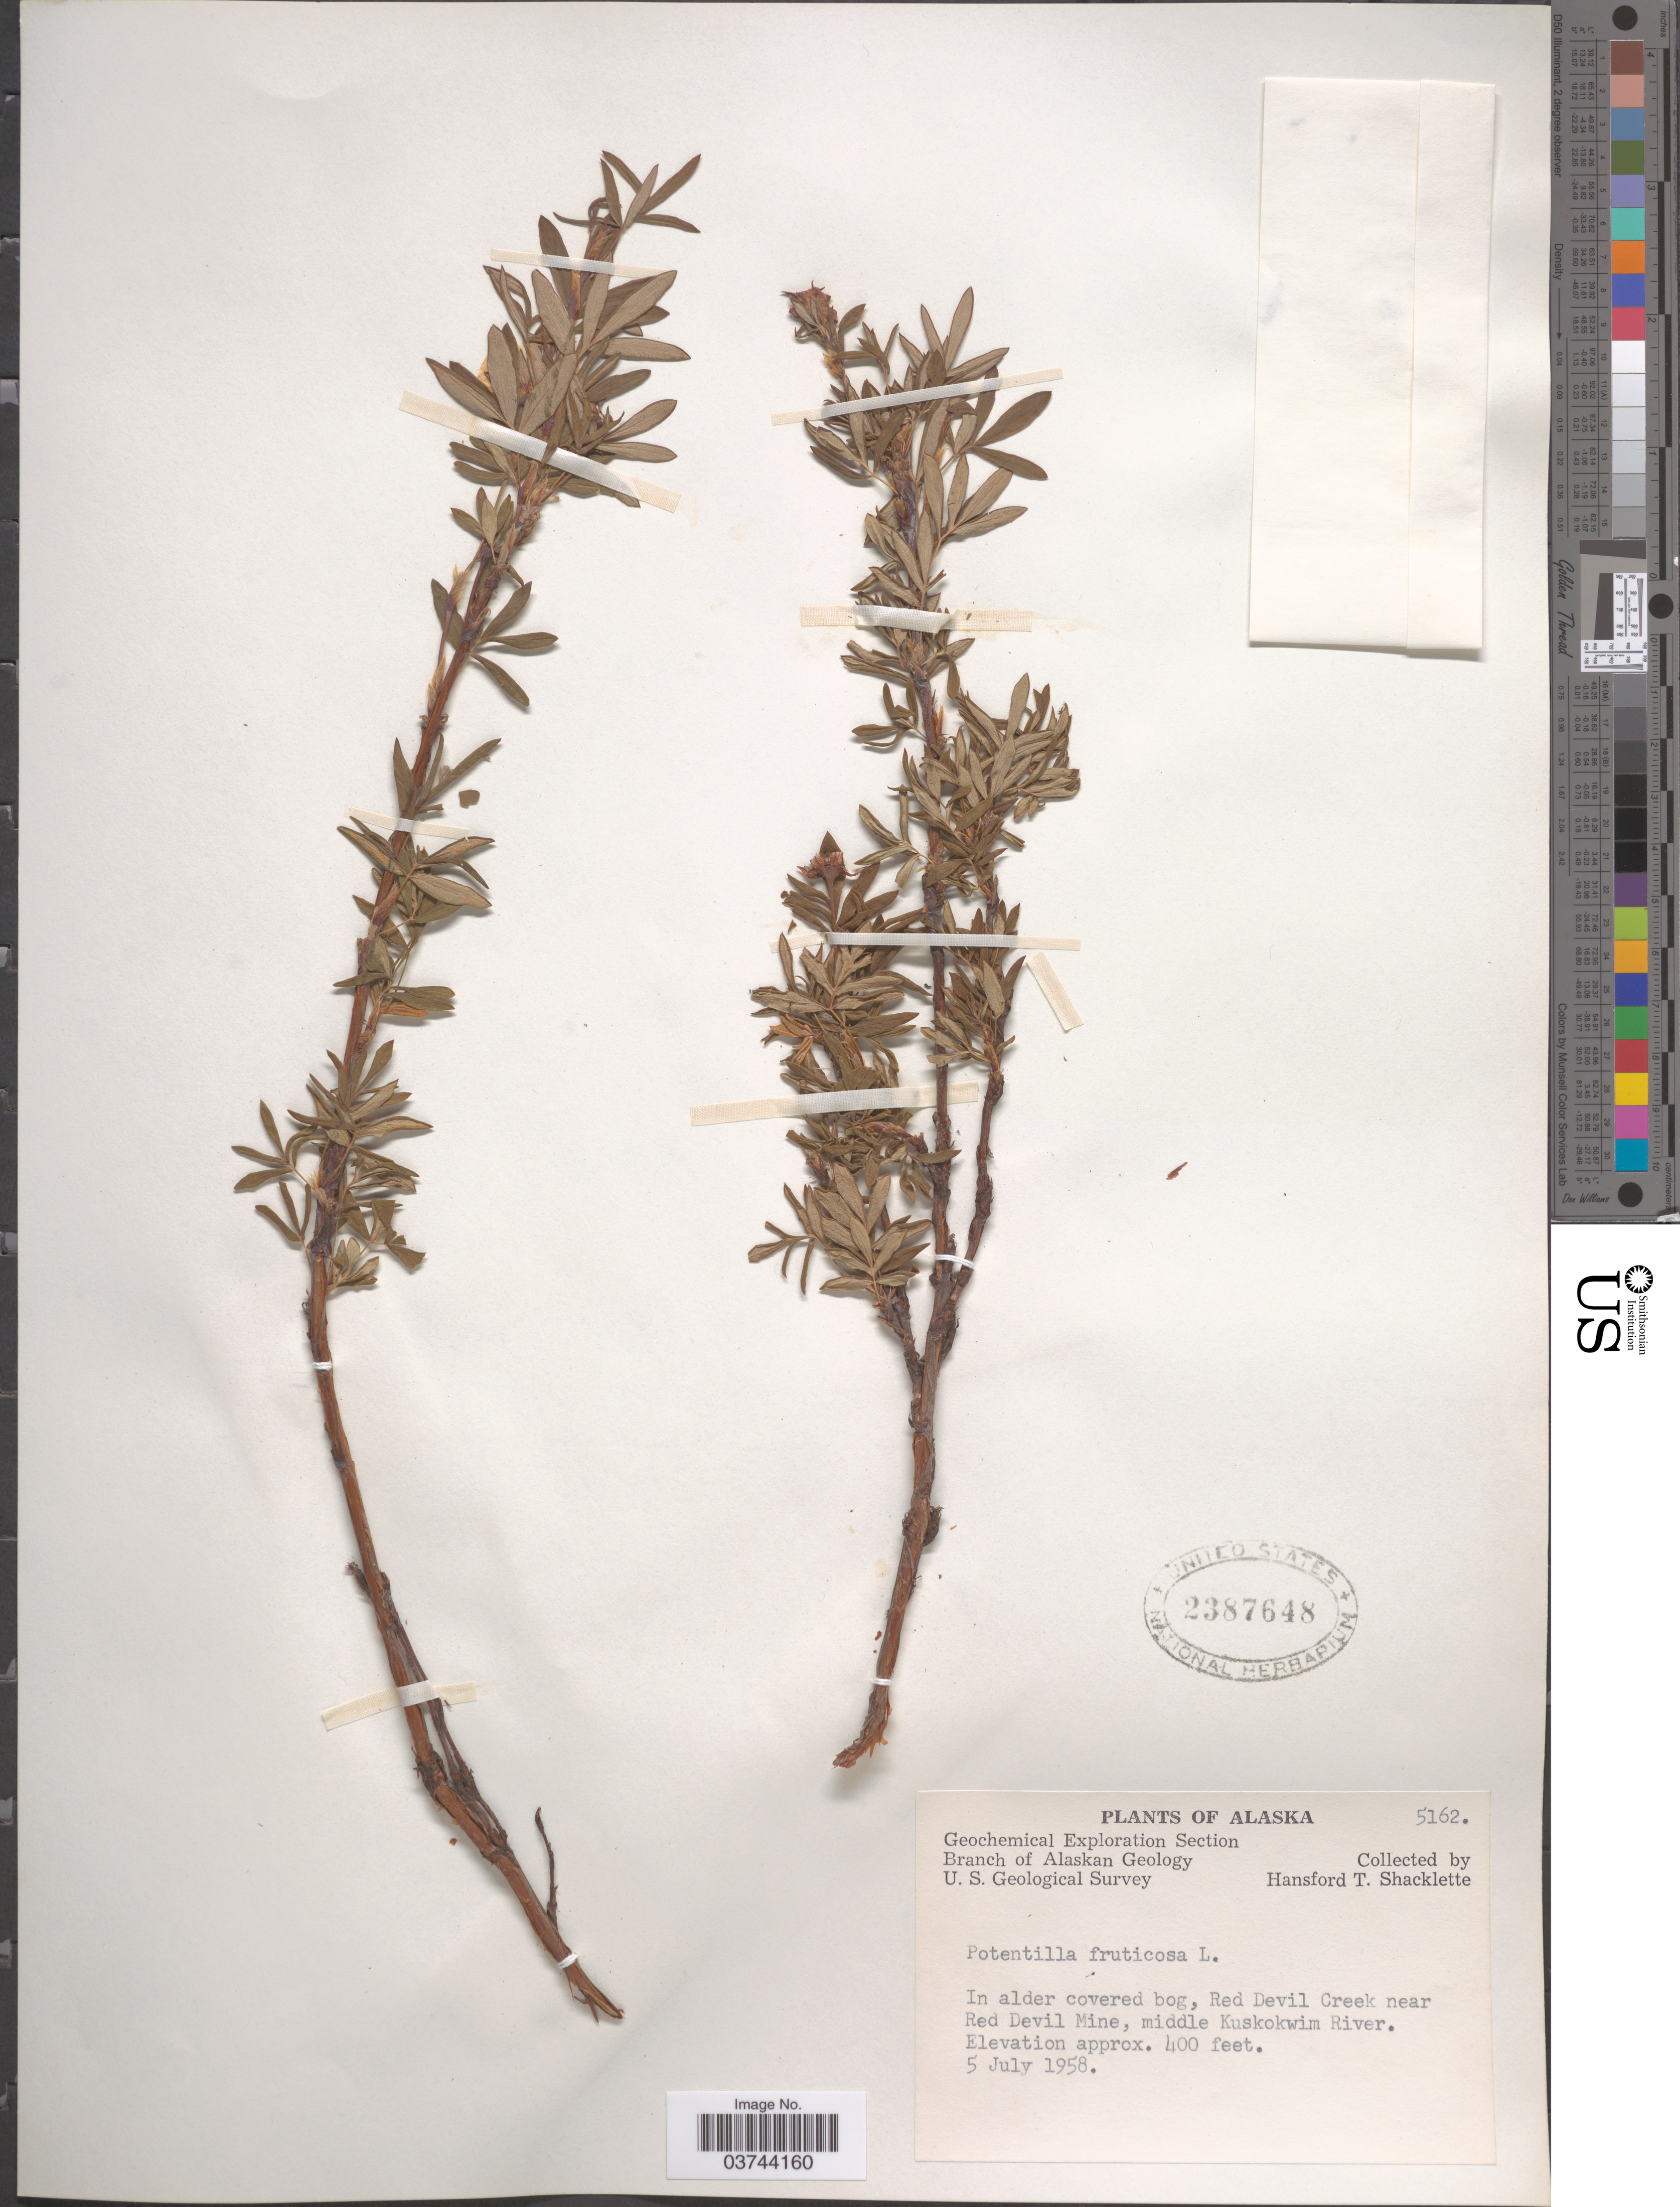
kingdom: Plantae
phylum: Tracheophyta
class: Magnoliopsida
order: Rosales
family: Rosaceae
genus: Dasiphora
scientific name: Dasiphora fruticosa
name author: (L.) Rydb.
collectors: H. Shacklette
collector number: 5162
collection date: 1958-07-05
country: United States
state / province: Alaska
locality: Red Devil Creek near Red Devil Mine, middle Kuskokwim River.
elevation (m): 122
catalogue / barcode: US 2387648